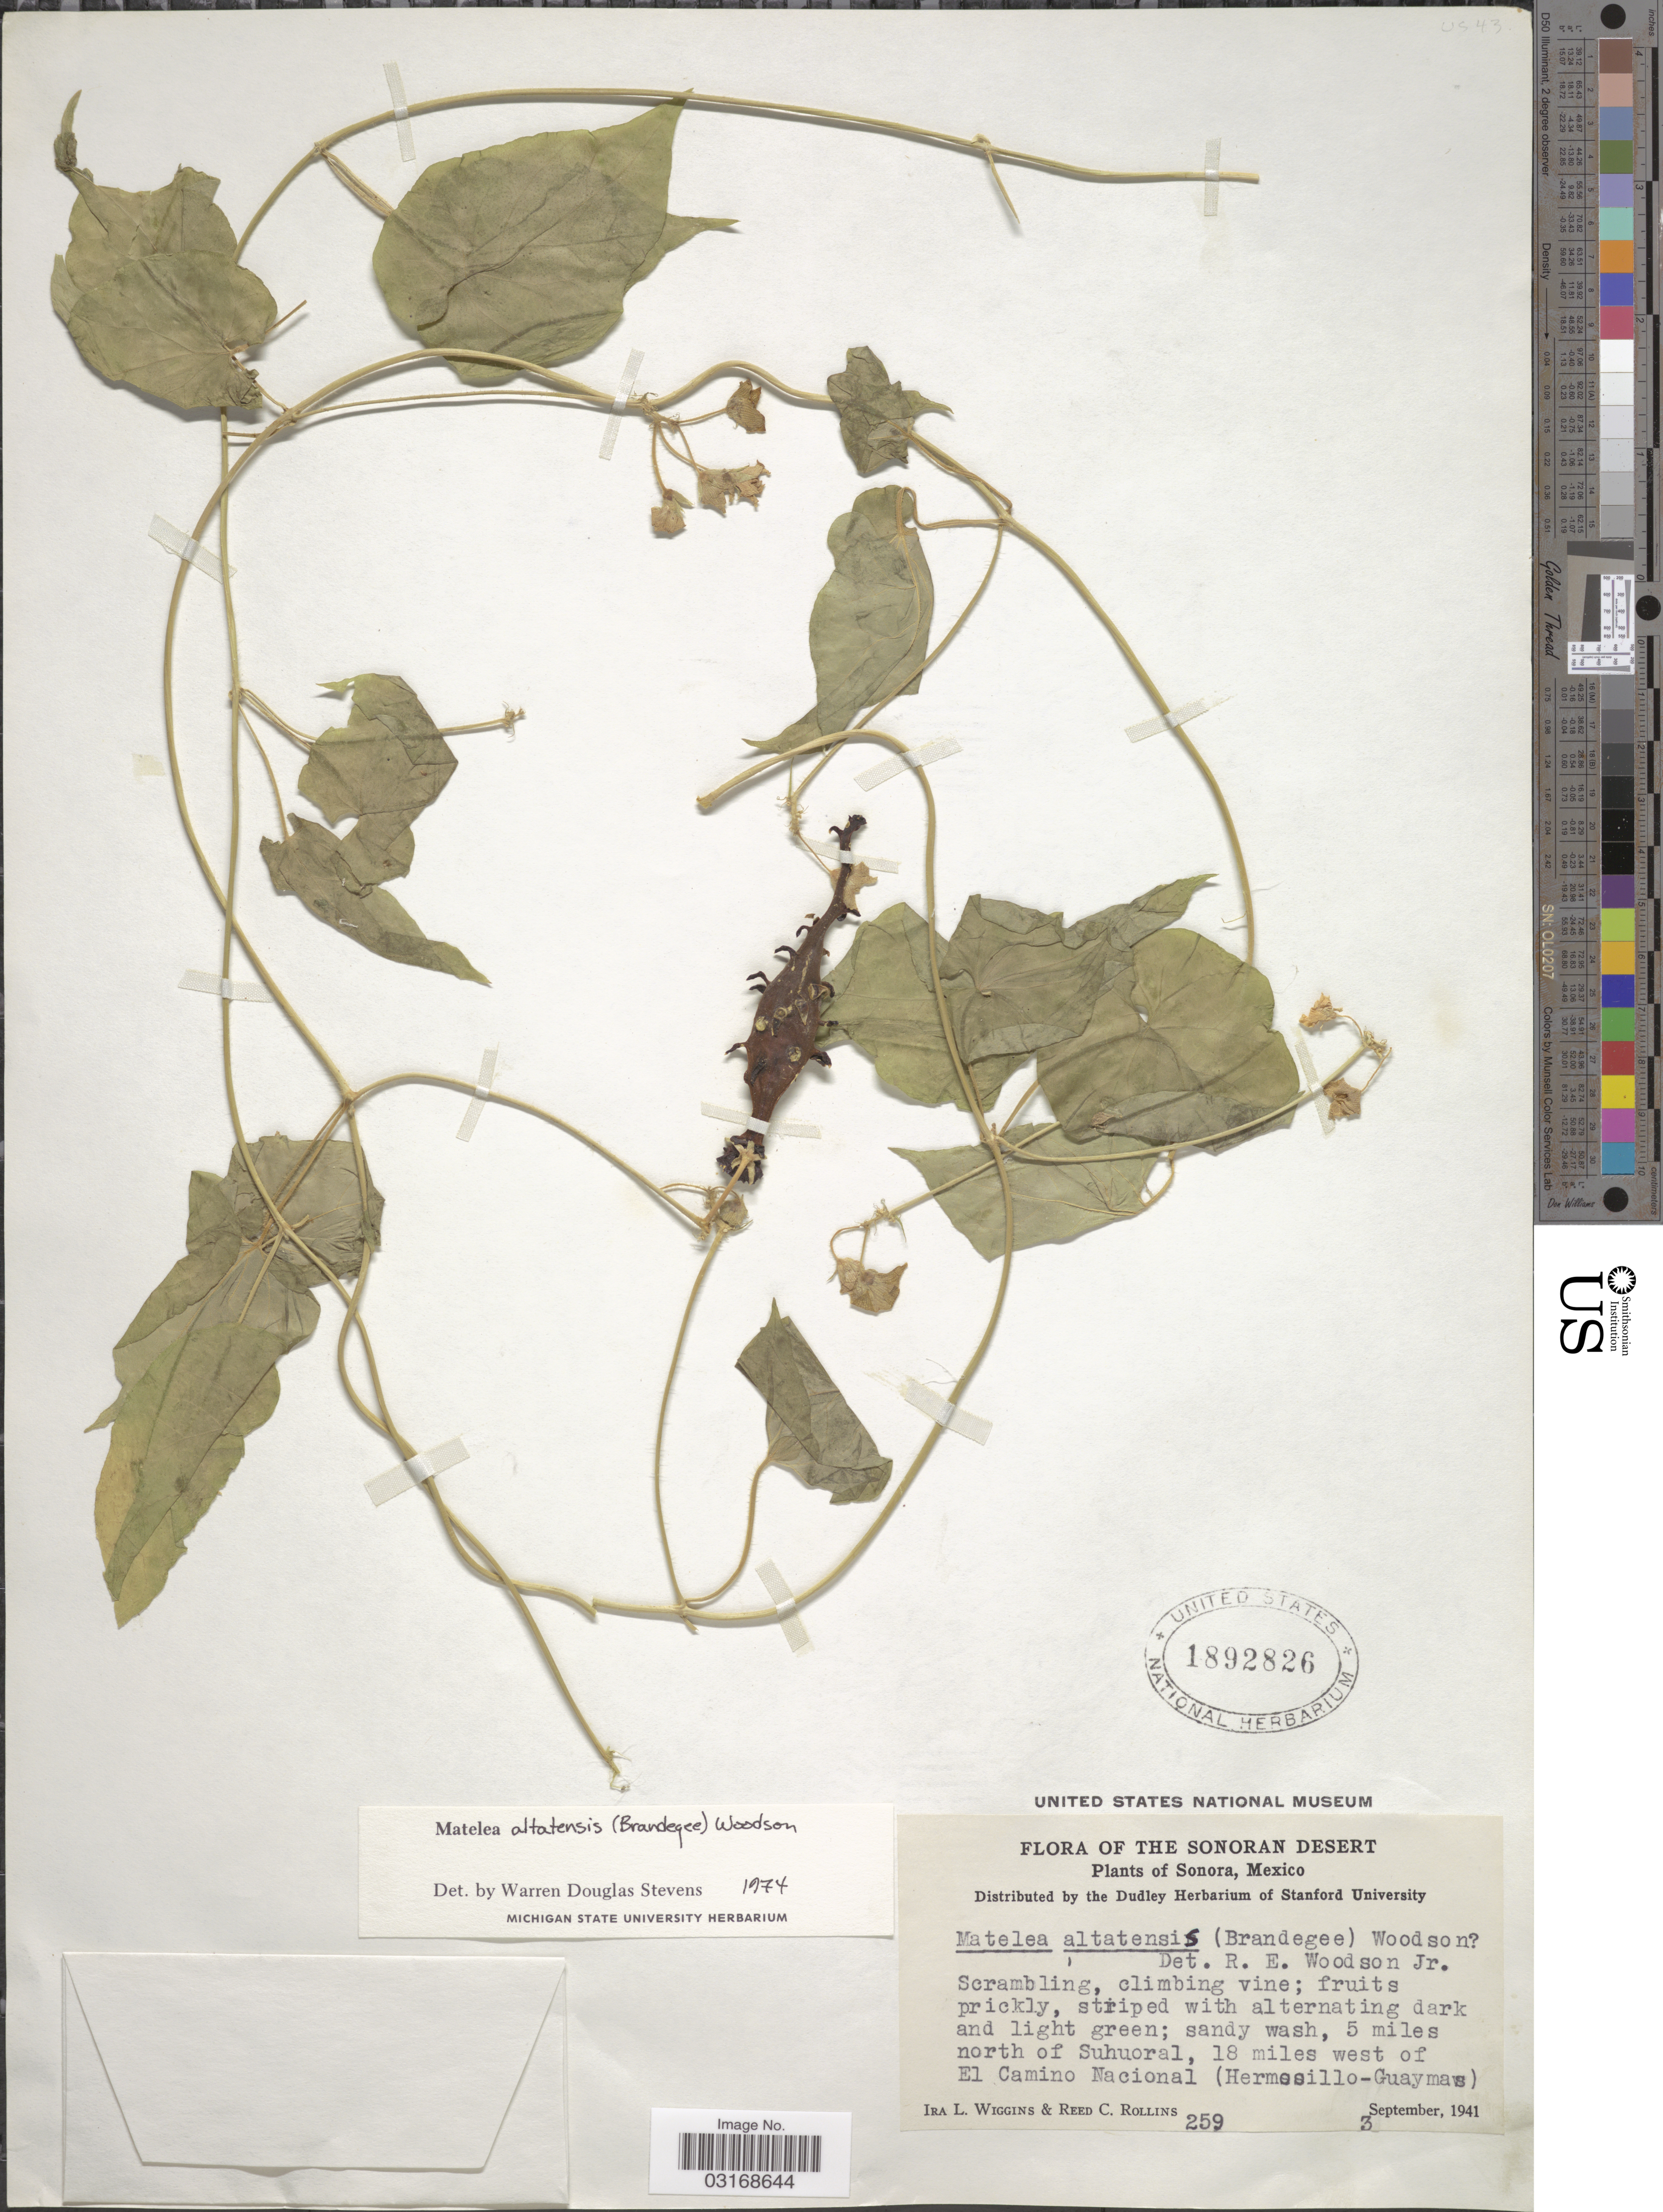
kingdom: Plantae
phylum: Tracheophyta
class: Magnoliopsida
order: Gentianales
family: Apocynaceae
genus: Matelea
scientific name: Matelea altatensis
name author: (Brandegee) Woodson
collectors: I. L. Wiggins & R. C. Rollins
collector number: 259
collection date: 1941-09-03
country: Mexico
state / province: Sonora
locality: The Sonoran Desert. 5 miles north of Suhuoral, 18 miles west of El Camino Nacional (Hermosillo-Guaymas).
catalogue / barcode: US 1892826